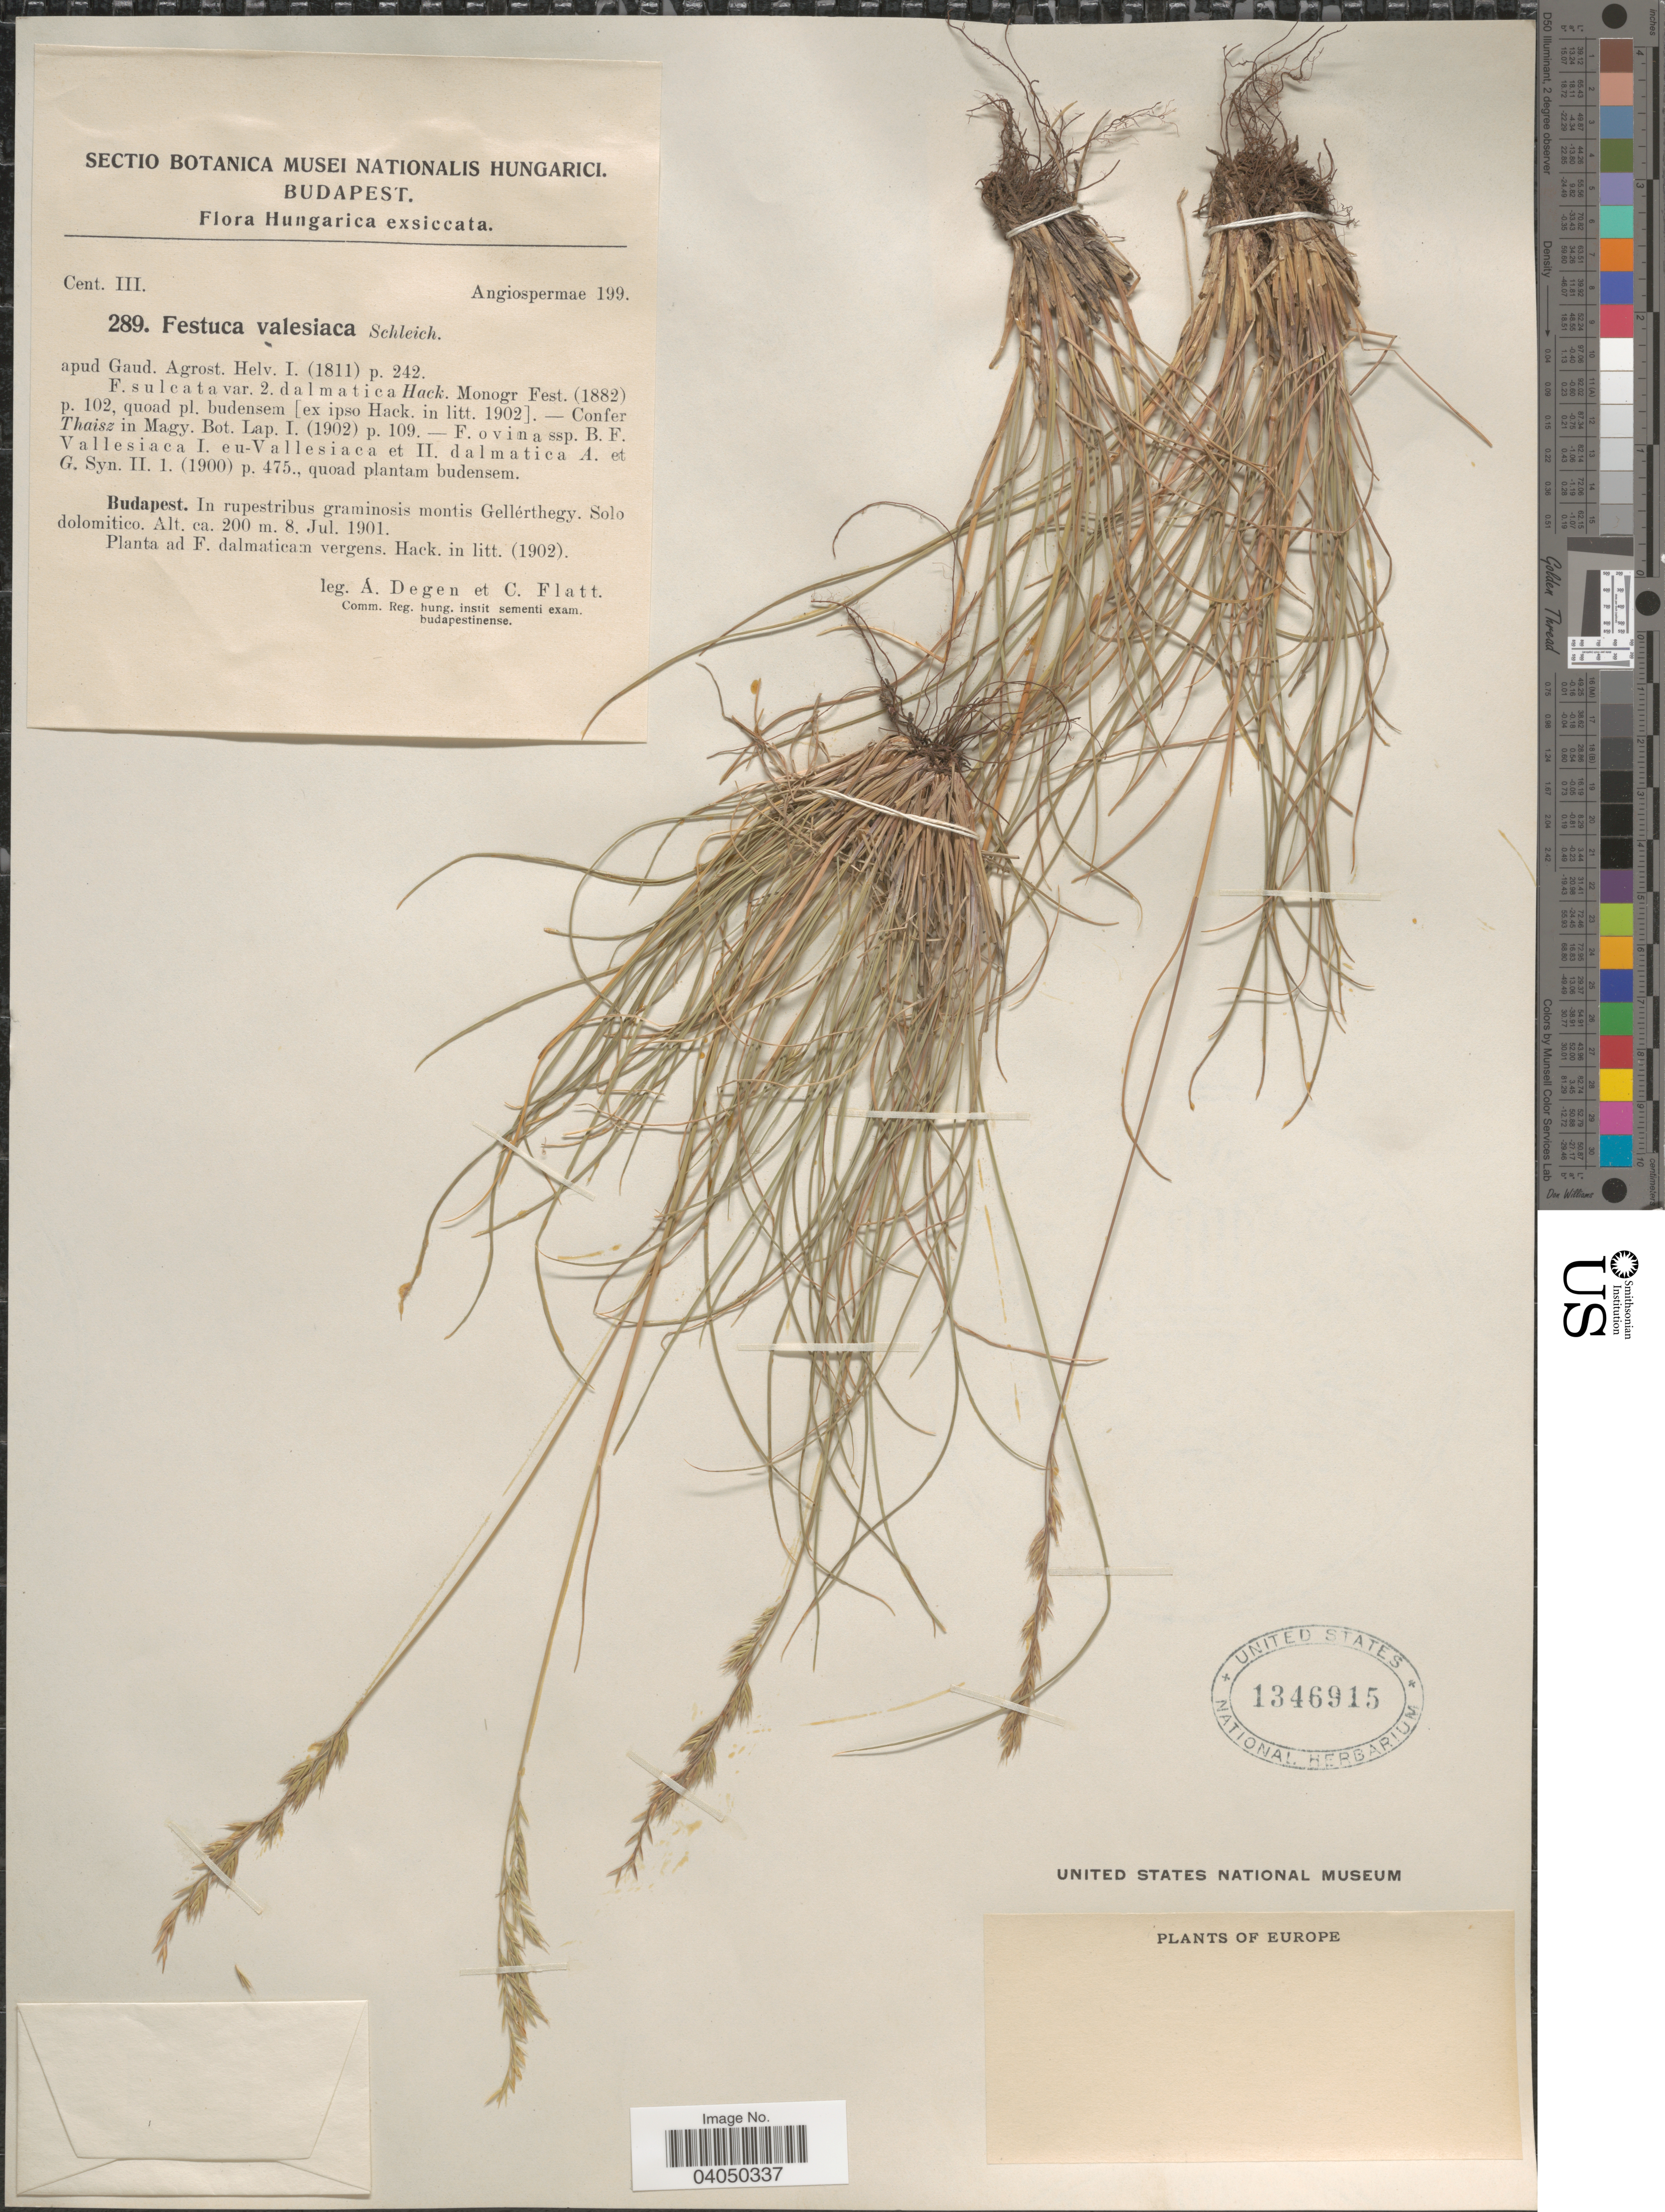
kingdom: Plantae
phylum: Tracheophyta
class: Liliopsida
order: Poales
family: Poaceae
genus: Festuca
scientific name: Festuca valesiaca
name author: Schleich. ex Gaudin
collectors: A. Degen & C. de Flatt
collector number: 289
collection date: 1901-07-08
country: Hungary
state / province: Budapest, Capital District of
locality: Budapest. In rupestribus graminosis montis Gellérthegy. Solo dolomitico. Europe.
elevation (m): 200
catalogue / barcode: US 1346915